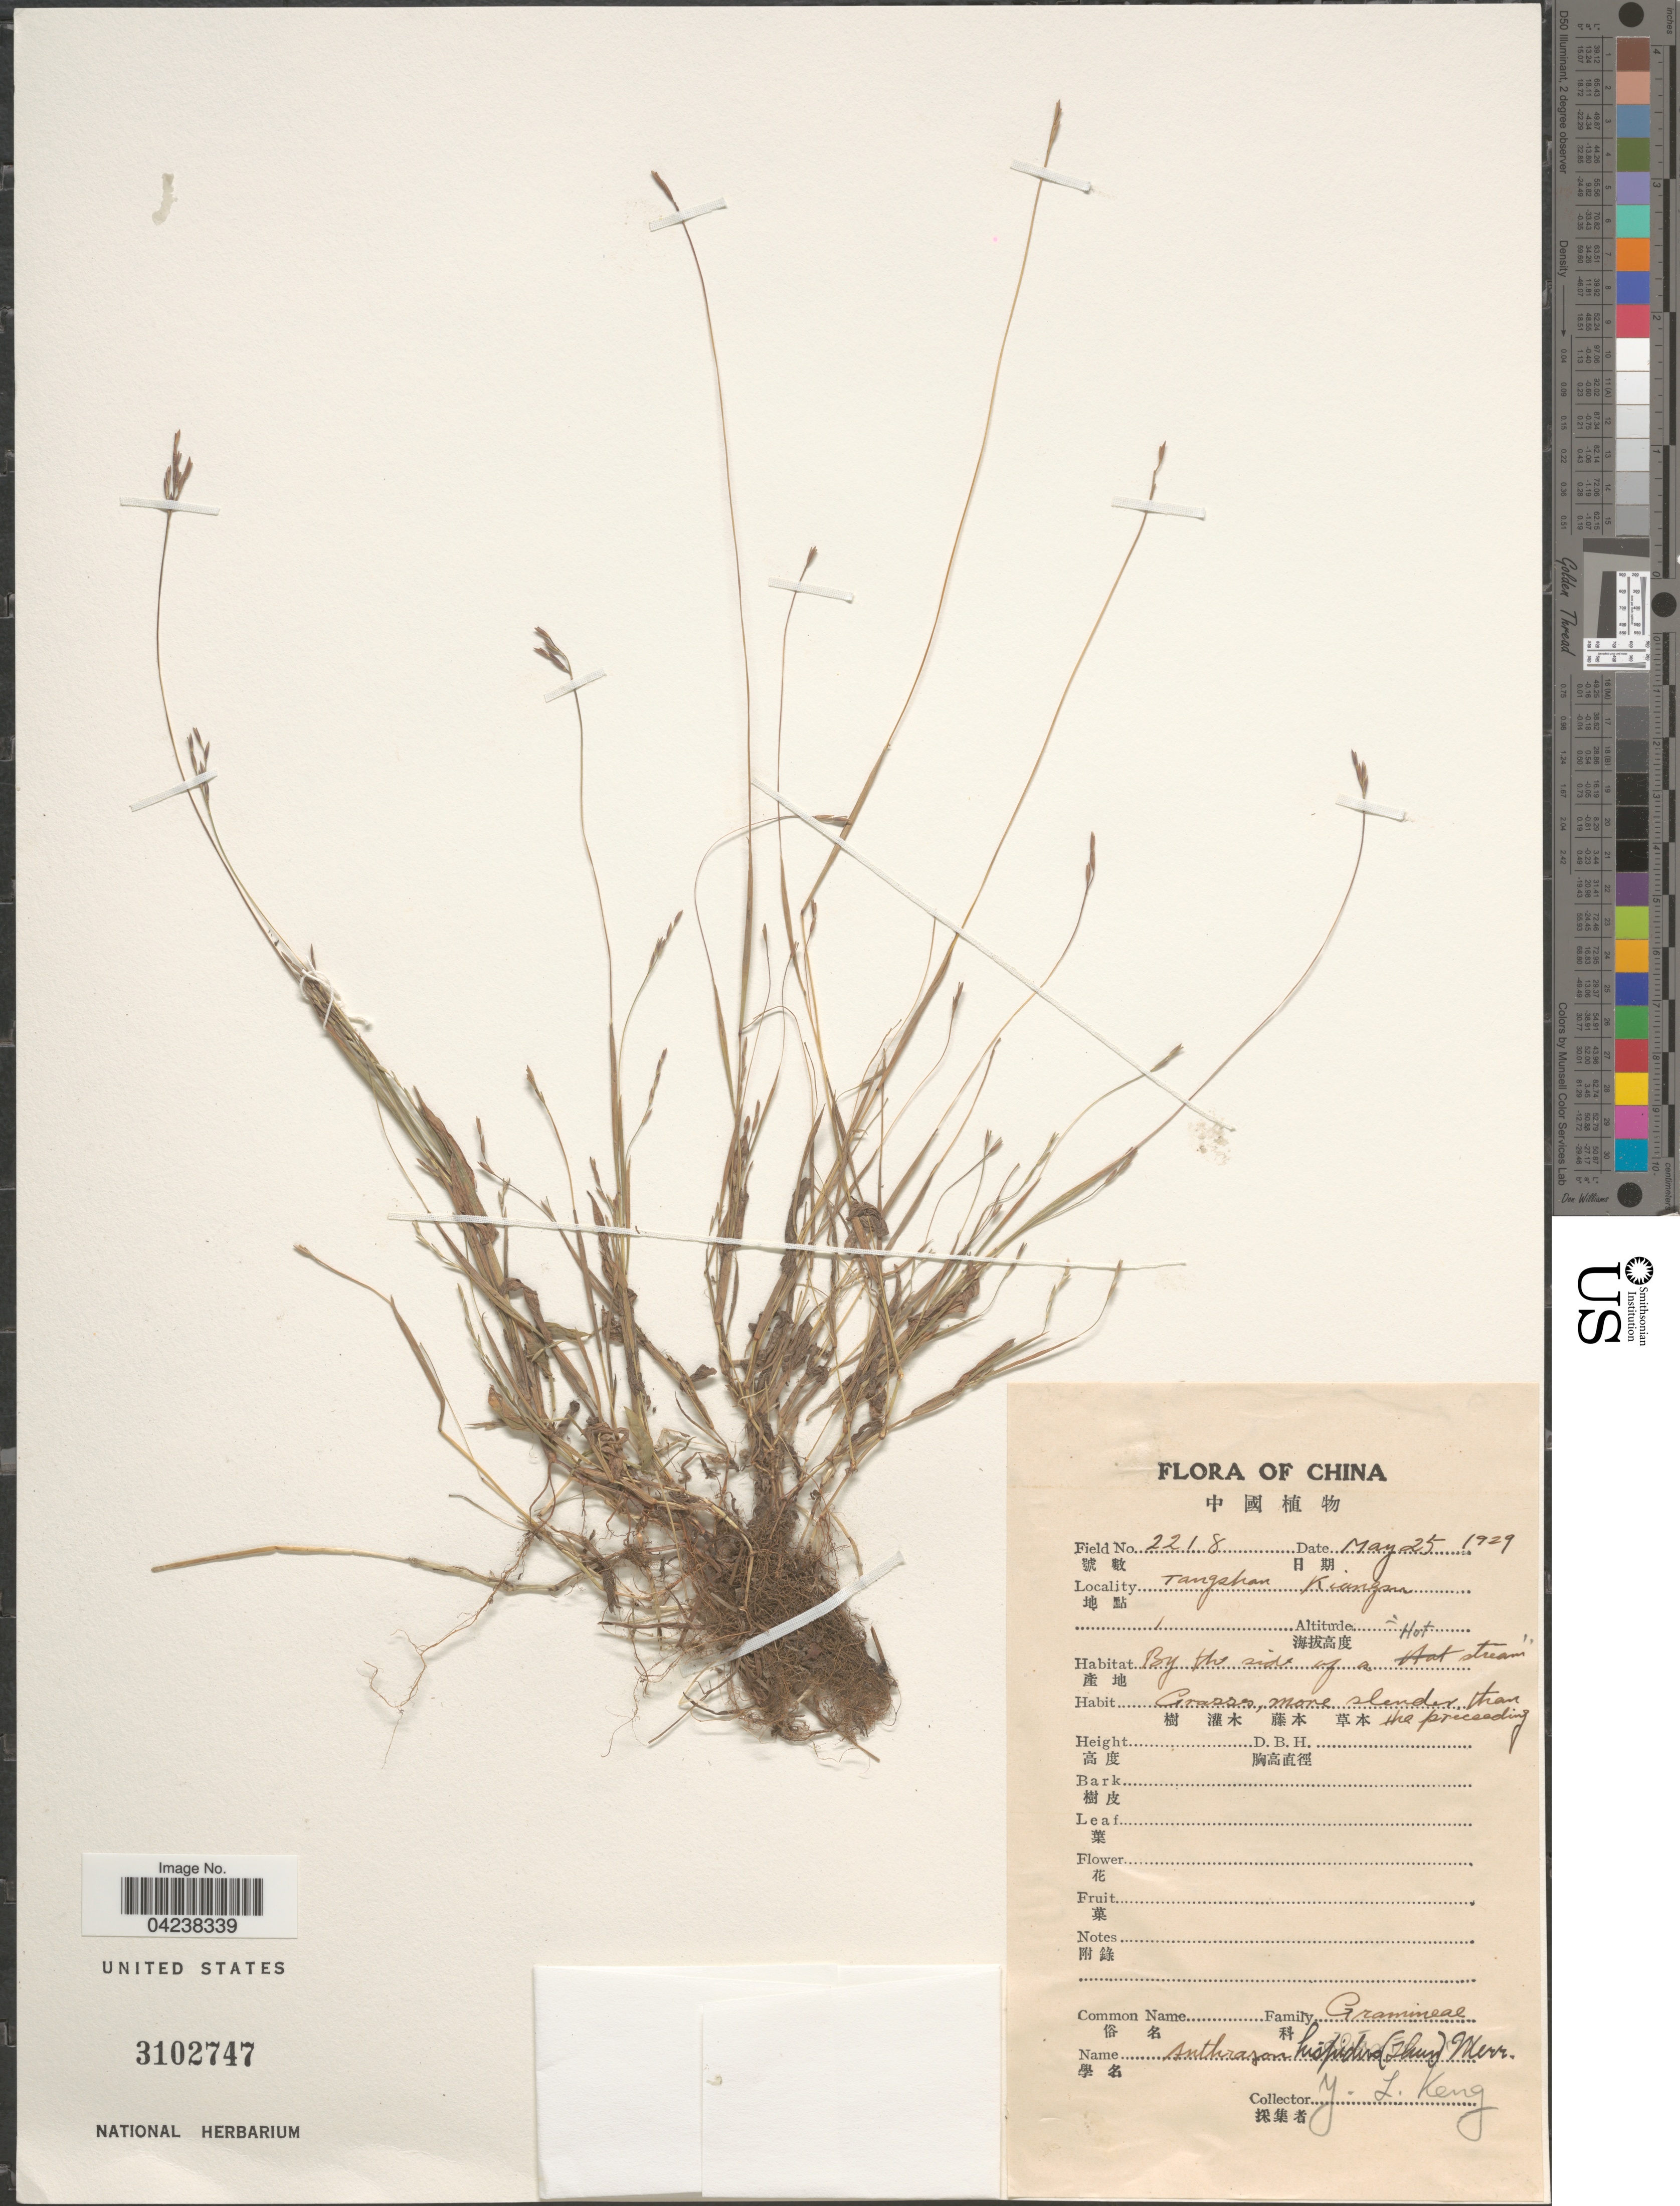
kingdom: Plantae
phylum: Tracheophyta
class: Liliopsida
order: Poales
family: Poaceae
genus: Arthraxon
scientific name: Arthraxon hispidus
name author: (Thunb.) Makino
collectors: Y. L. Keng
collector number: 2218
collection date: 1929-05-25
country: China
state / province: Jiangsu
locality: Tangshan. Kiangsu.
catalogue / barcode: US 3102747